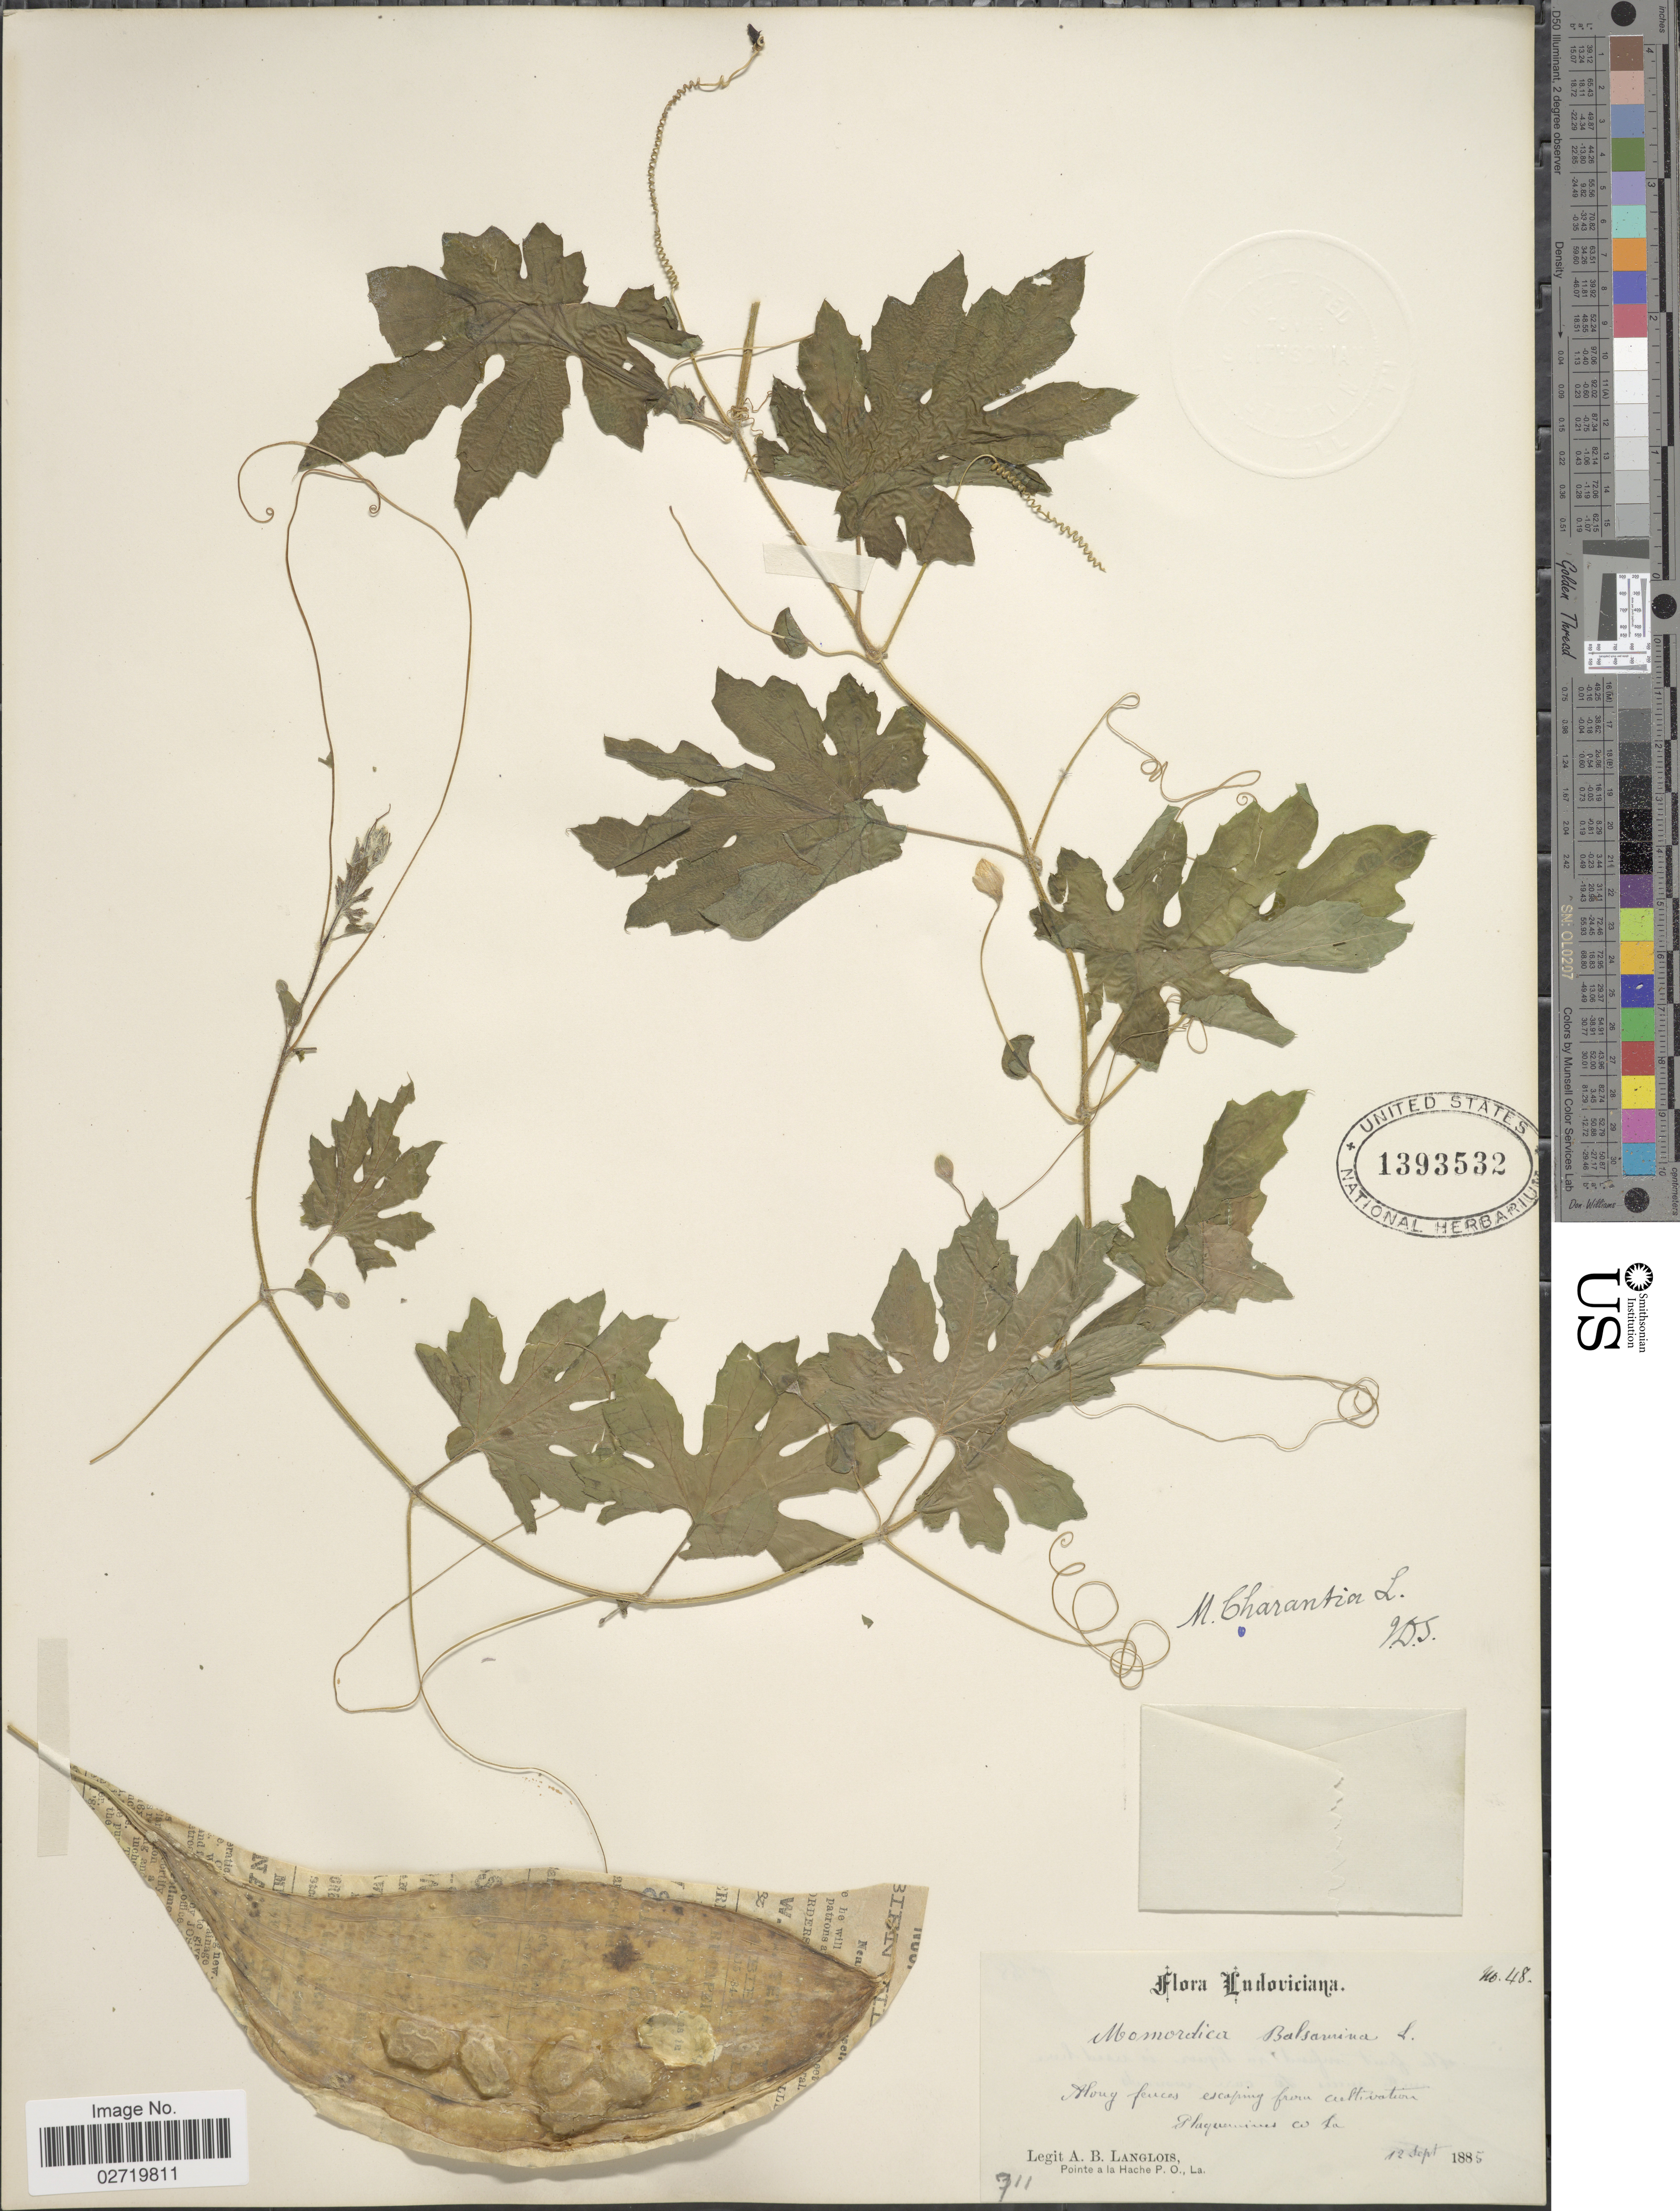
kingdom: Plantae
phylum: Tracheophyta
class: Magnoliopsida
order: Cucurbitales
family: Cucurbitaceae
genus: Momordica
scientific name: Momordica charantia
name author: L.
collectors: A. Langlois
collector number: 48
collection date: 1885-09-12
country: United States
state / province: Louisiana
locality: Along fences escaping from cultivation. Plaquemines Co. La.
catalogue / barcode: US 1393532